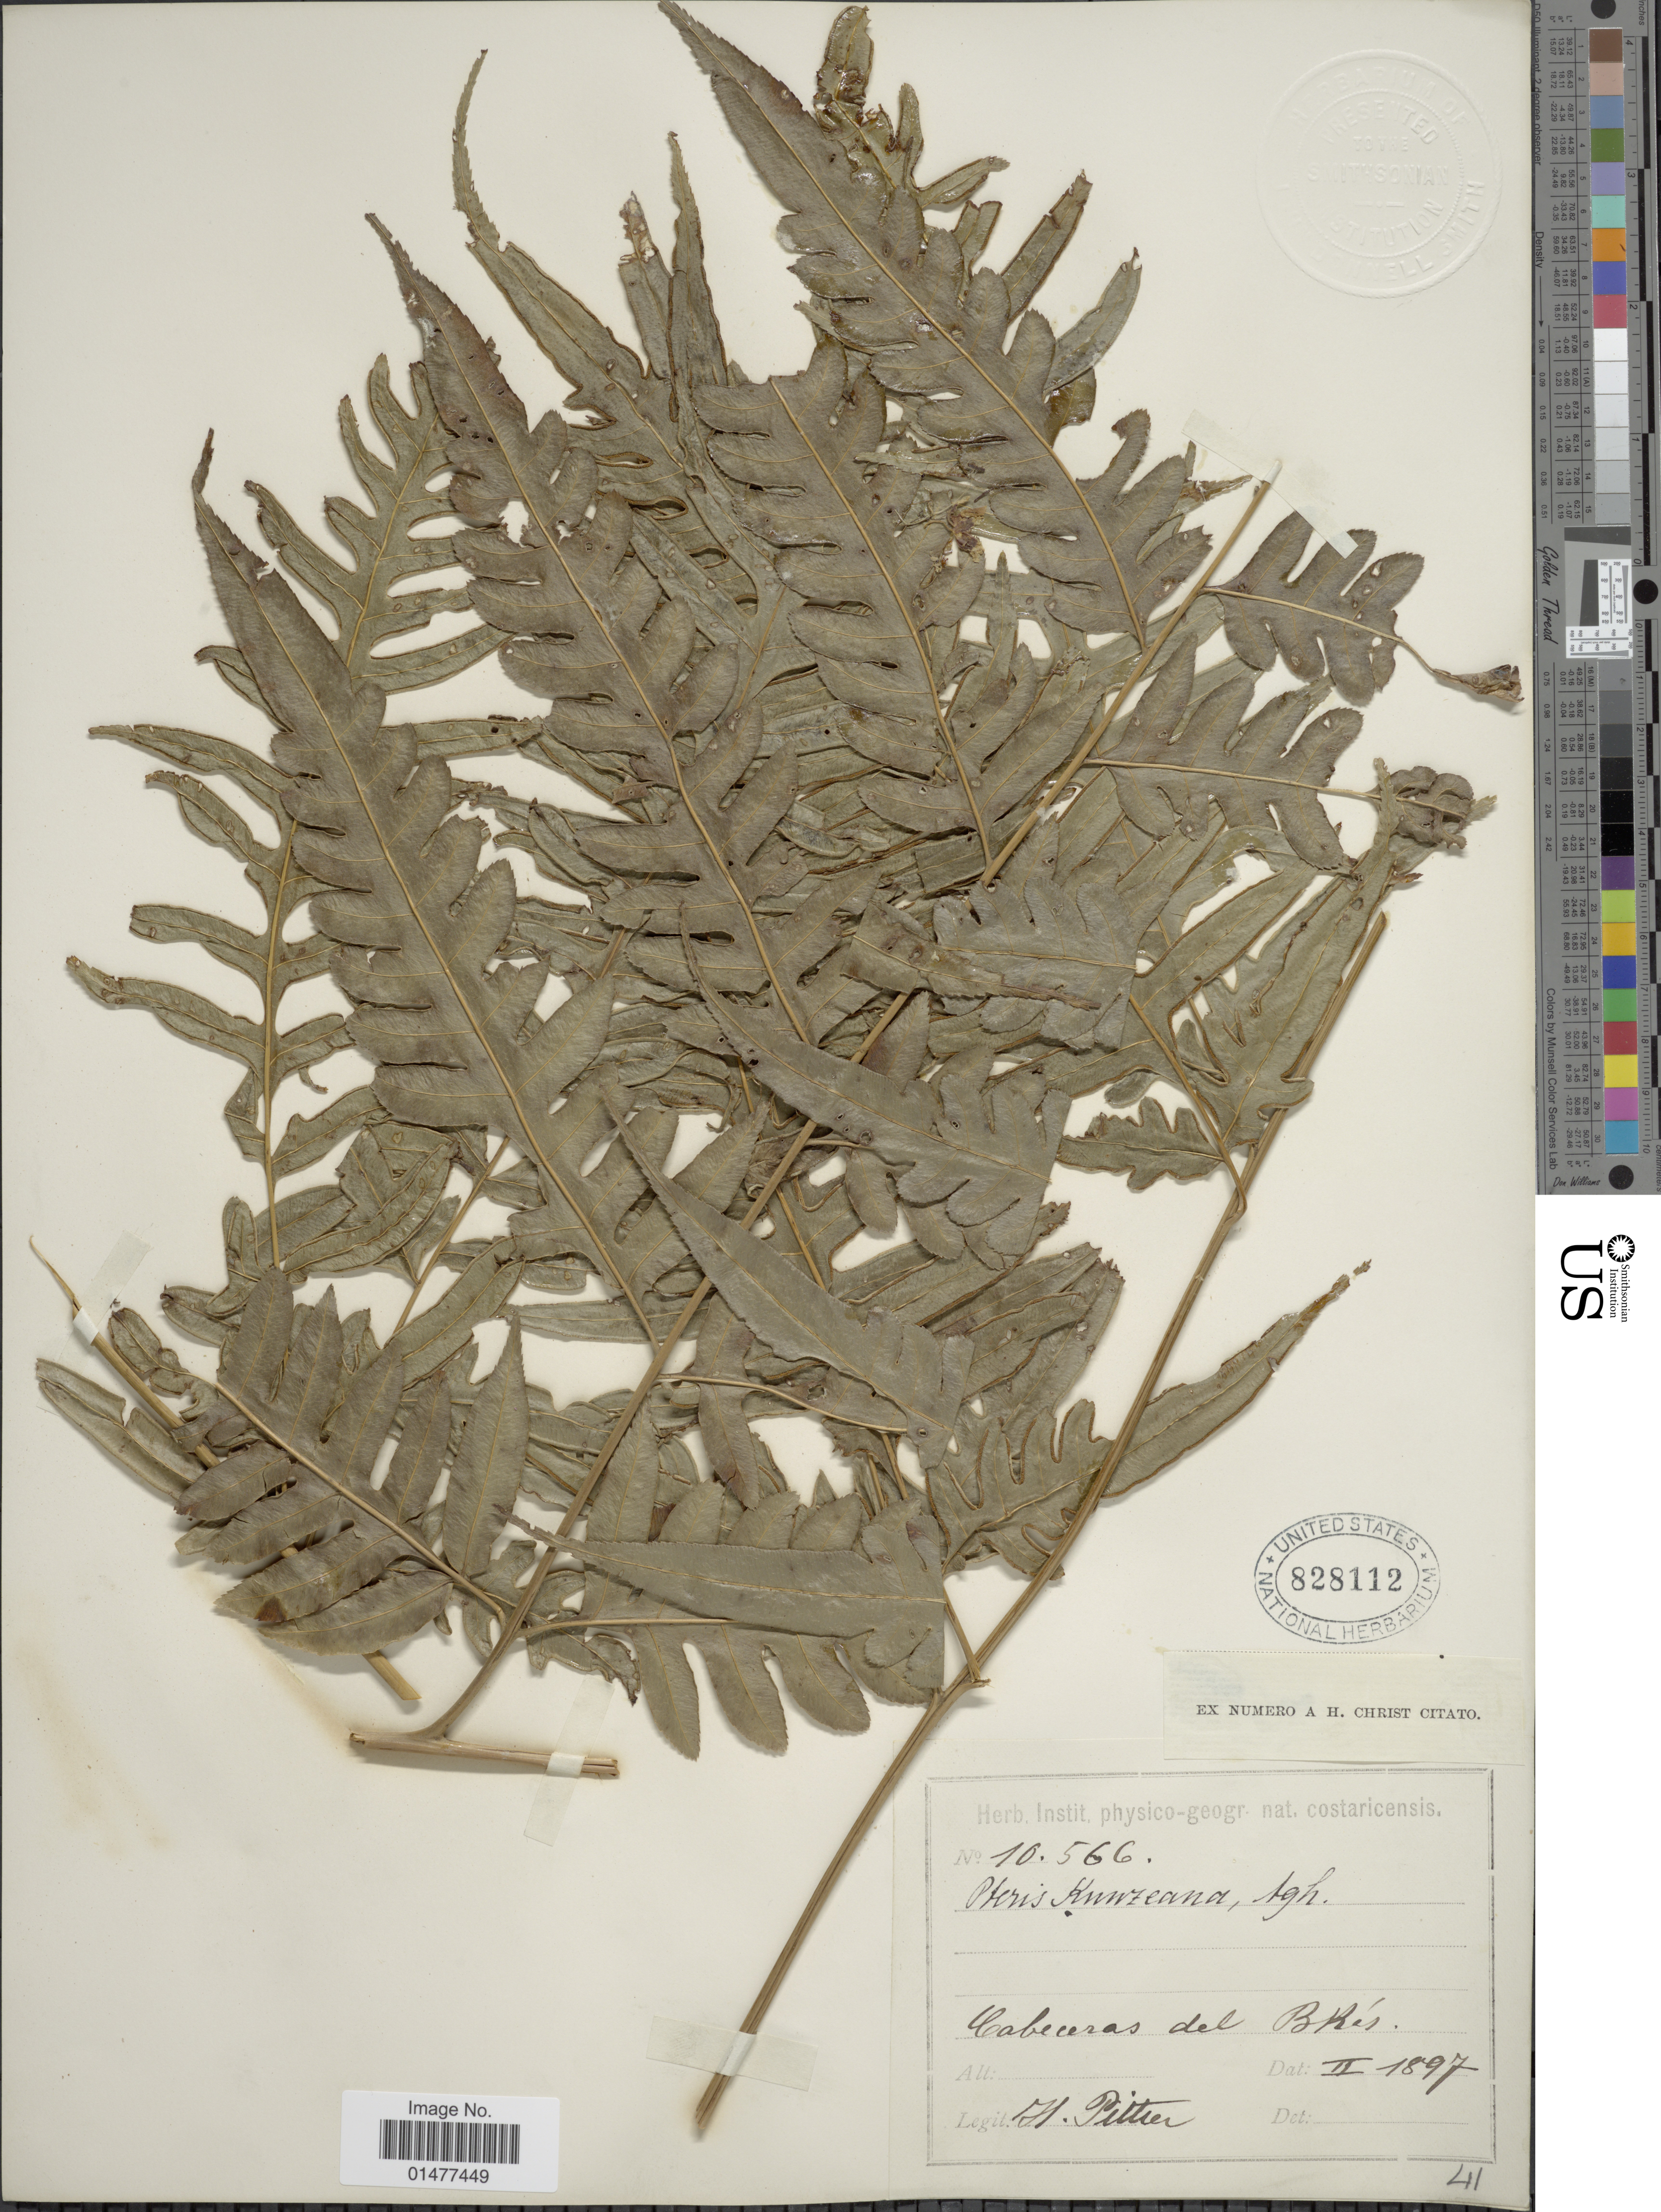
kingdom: Plantae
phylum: Tracheophyta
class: Polypodiopsida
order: Polypodiales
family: Pteridaceae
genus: Pteris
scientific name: Pteris altissima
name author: Poir.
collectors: H. F. Pittier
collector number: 10566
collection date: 1897-02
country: Costa Rica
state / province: Puntarenas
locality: Cabeceras del Bris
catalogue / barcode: US 828112